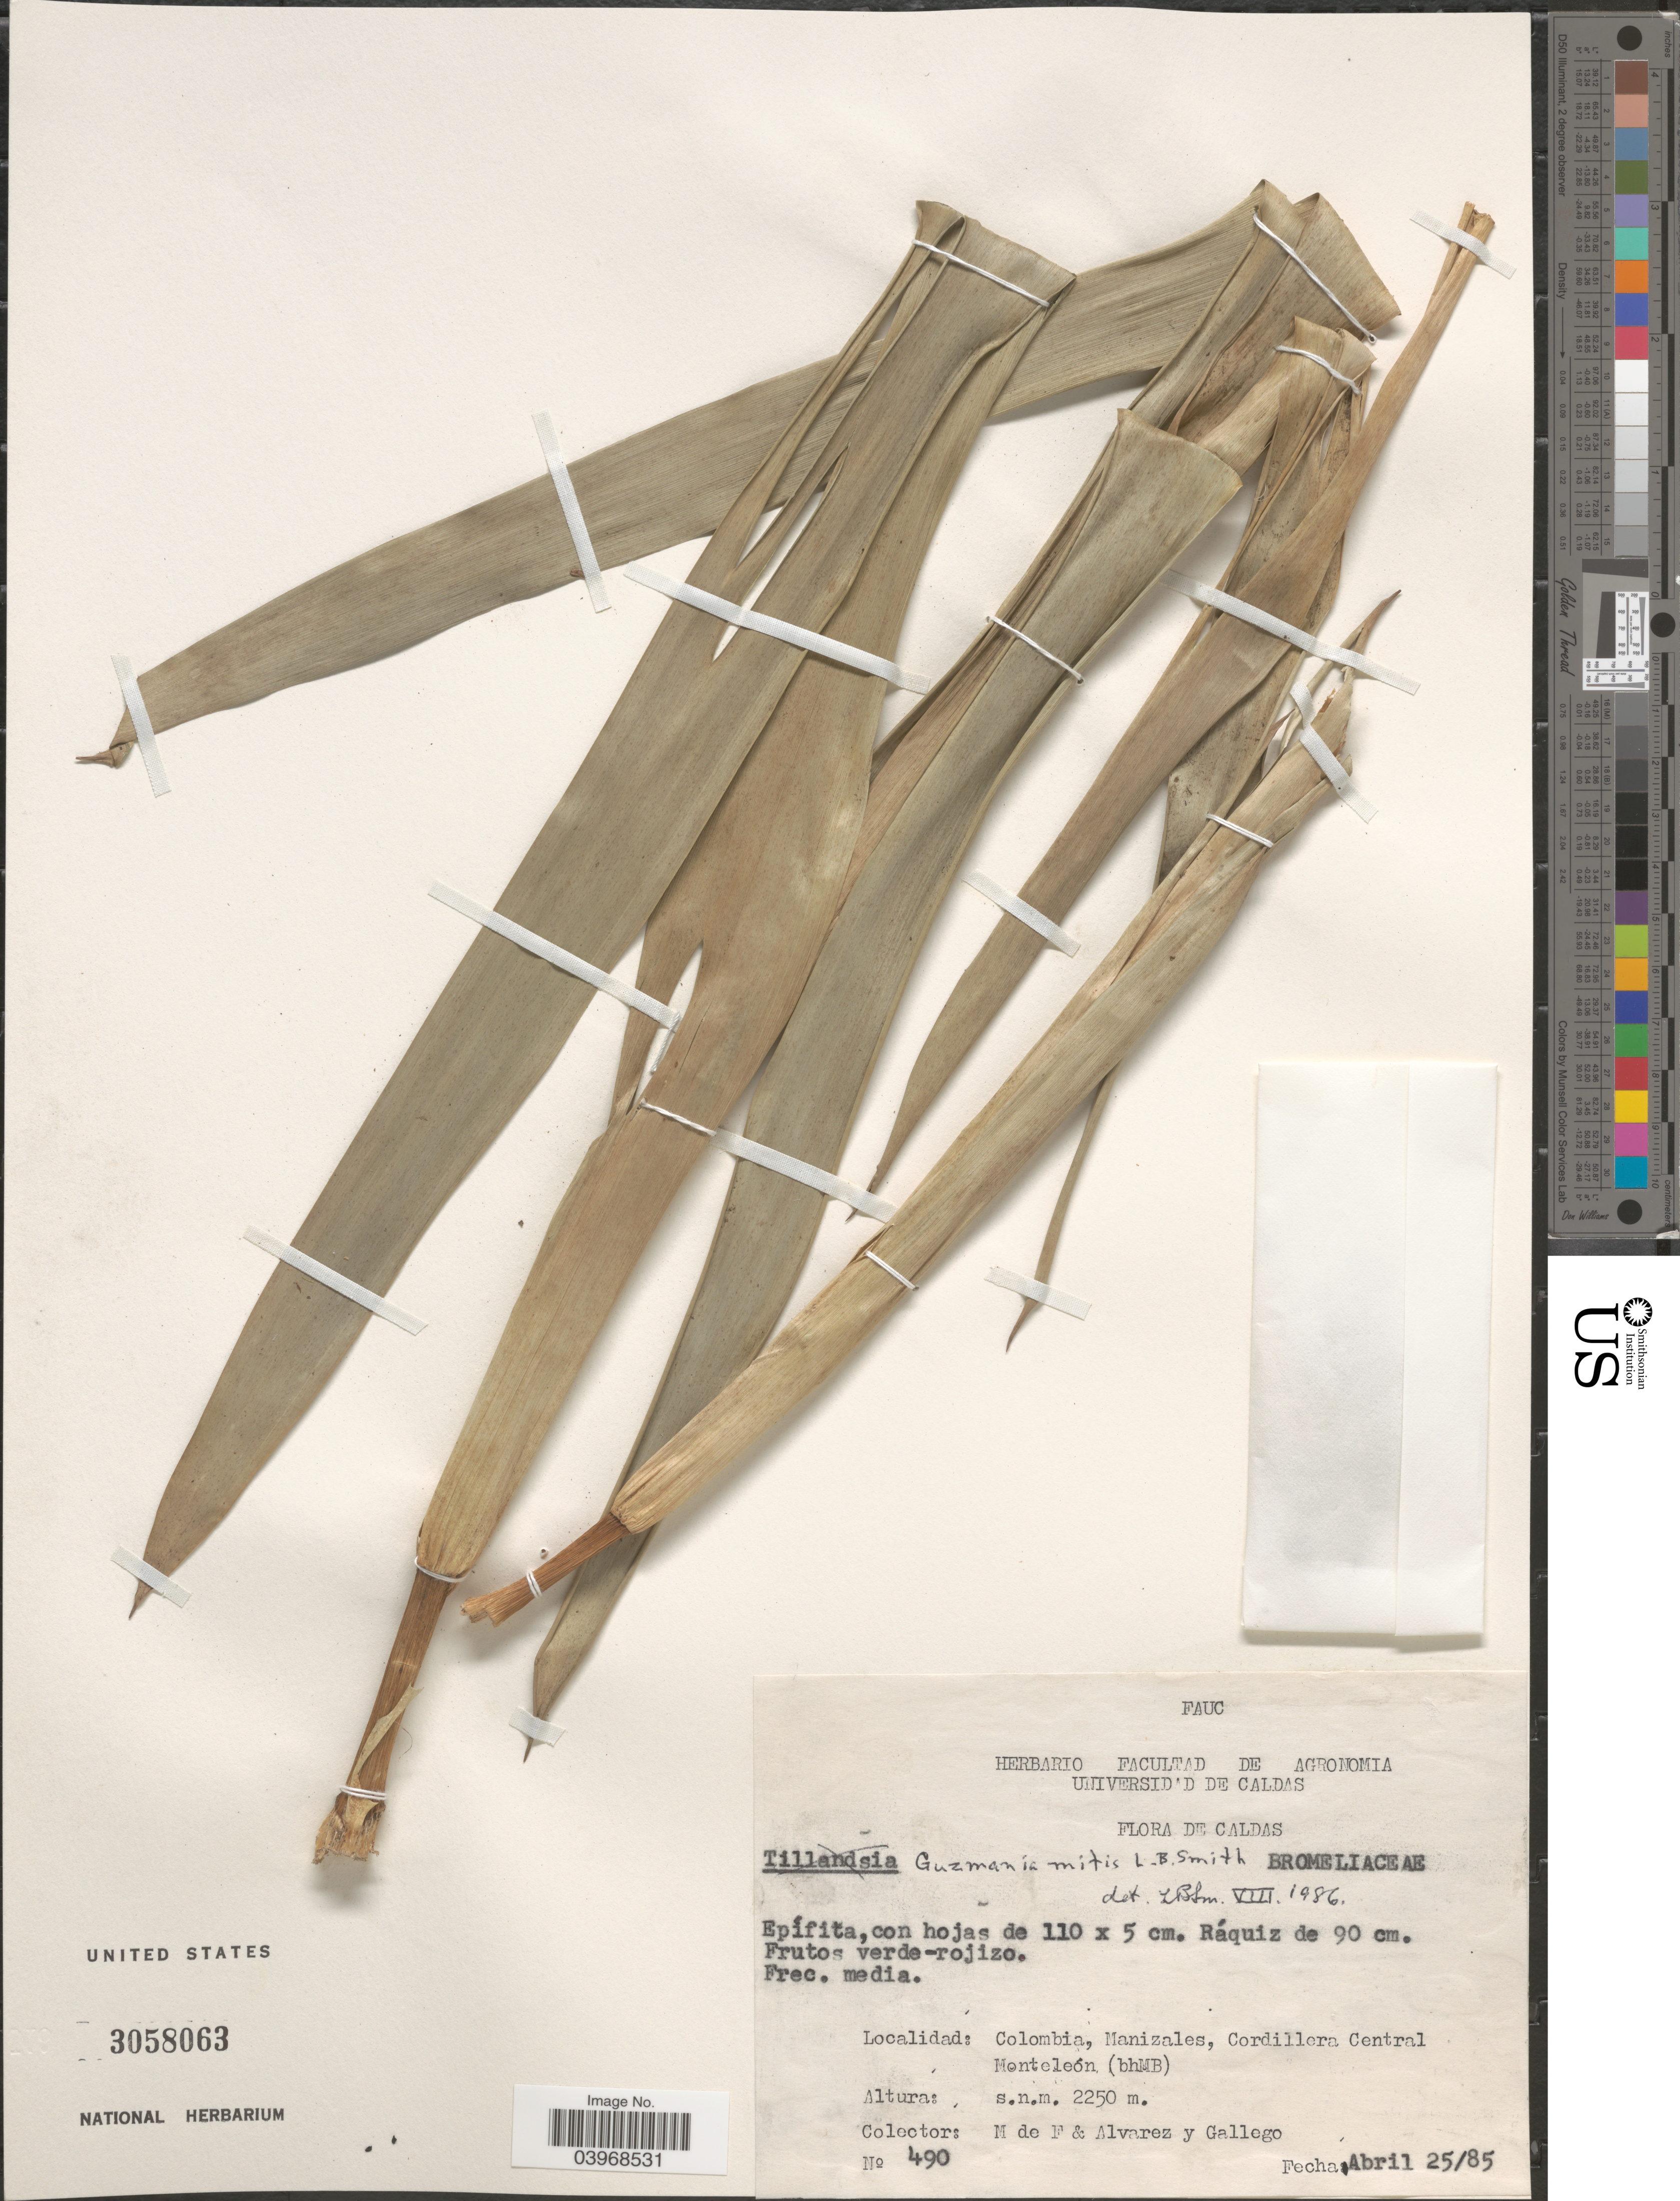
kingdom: Plantae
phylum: Tracheophyta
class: Liliopsida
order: Poales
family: Bromeliaceae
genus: Guzmania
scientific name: Guzmania mitis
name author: L.B. Sm.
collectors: M. De F., -- Alvarez & -. Gallego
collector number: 490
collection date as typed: Transcribed d/m/y: 25/4/85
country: Colombia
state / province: Caldas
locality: Manizales, Cordillera Central Monteleón (bhMB).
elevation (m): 2250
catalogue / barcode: US 3058063